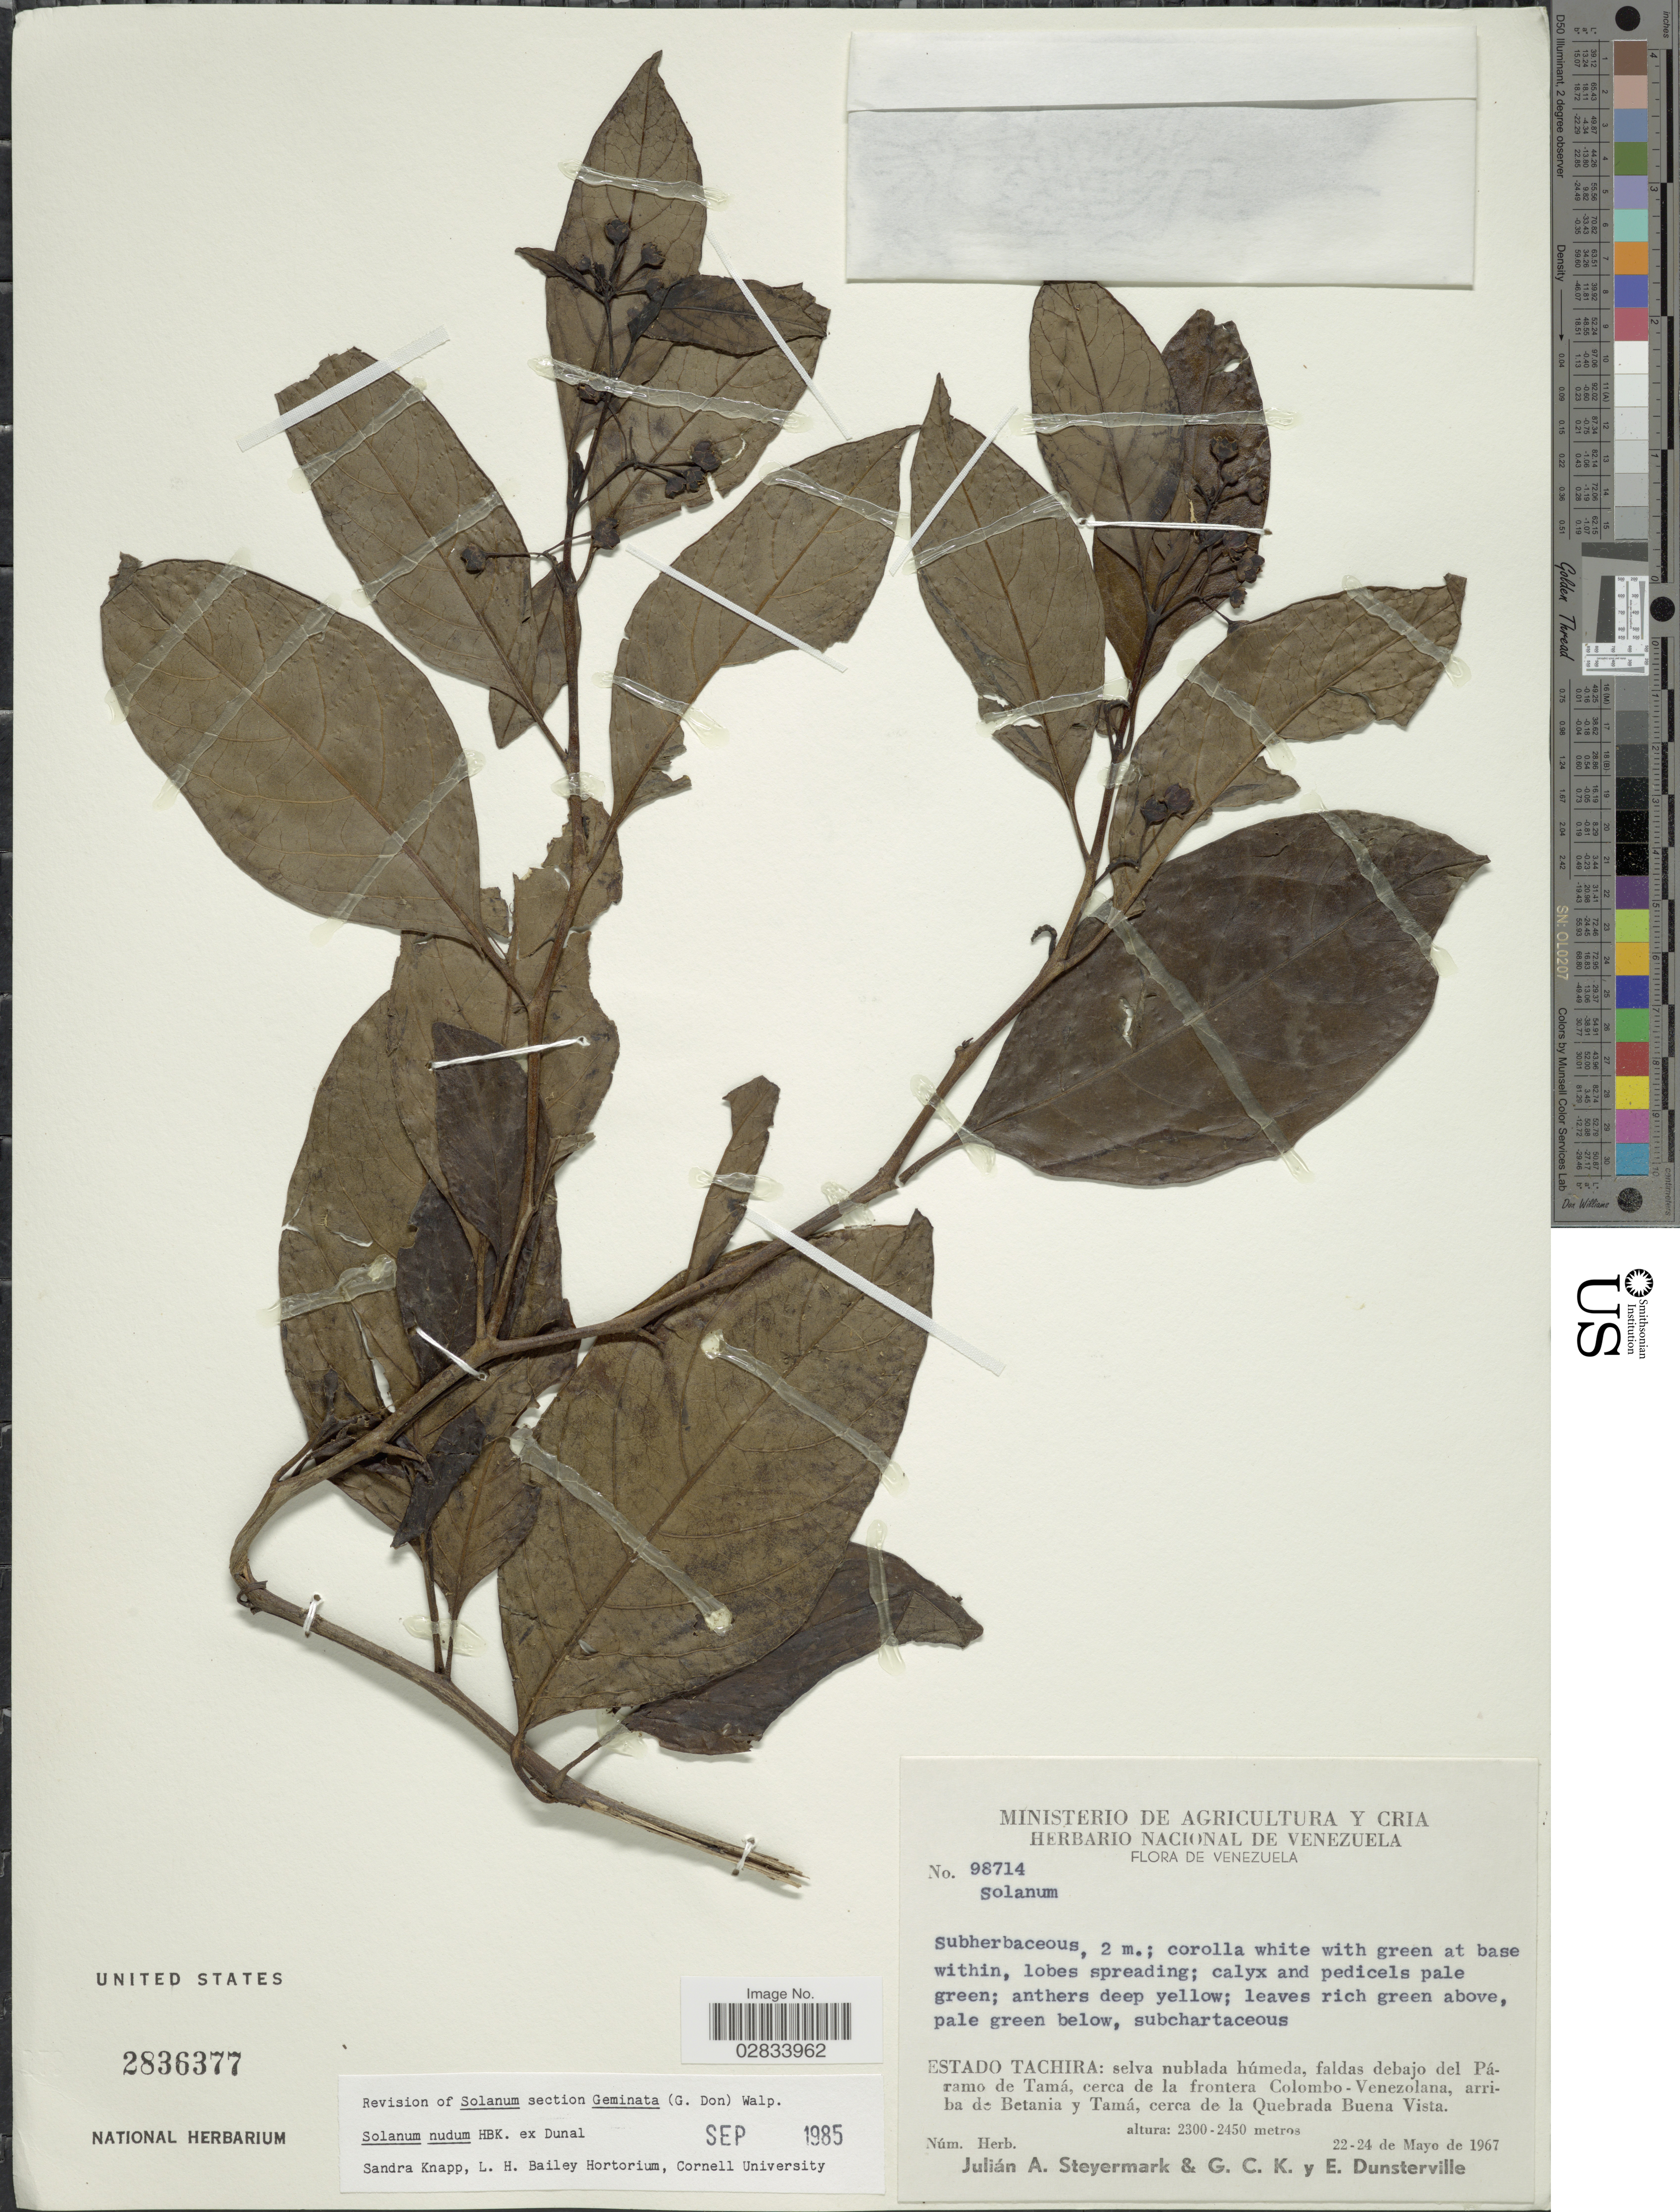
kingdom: Plantae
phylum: Tracheophyta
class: Magnoliopsida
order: Solanales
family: Solanaceae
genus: Solanum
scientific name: Solanum nudum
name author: Dunal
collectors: J. Steyermark, G. C. K. Dunsterville & E. Dunsterville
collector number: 98714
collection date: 1967-05-22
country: Venezuela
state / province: Tachira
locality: Estado Tachira: selva nublada húmeda, faldas debajo del Páramo de Tamá, cerca de la frontera Colombo-Venezolana, arriba de Betania y Tamá, cerca de la Quebrada Buena Vista.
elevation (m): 2300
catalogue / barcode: US 2836377